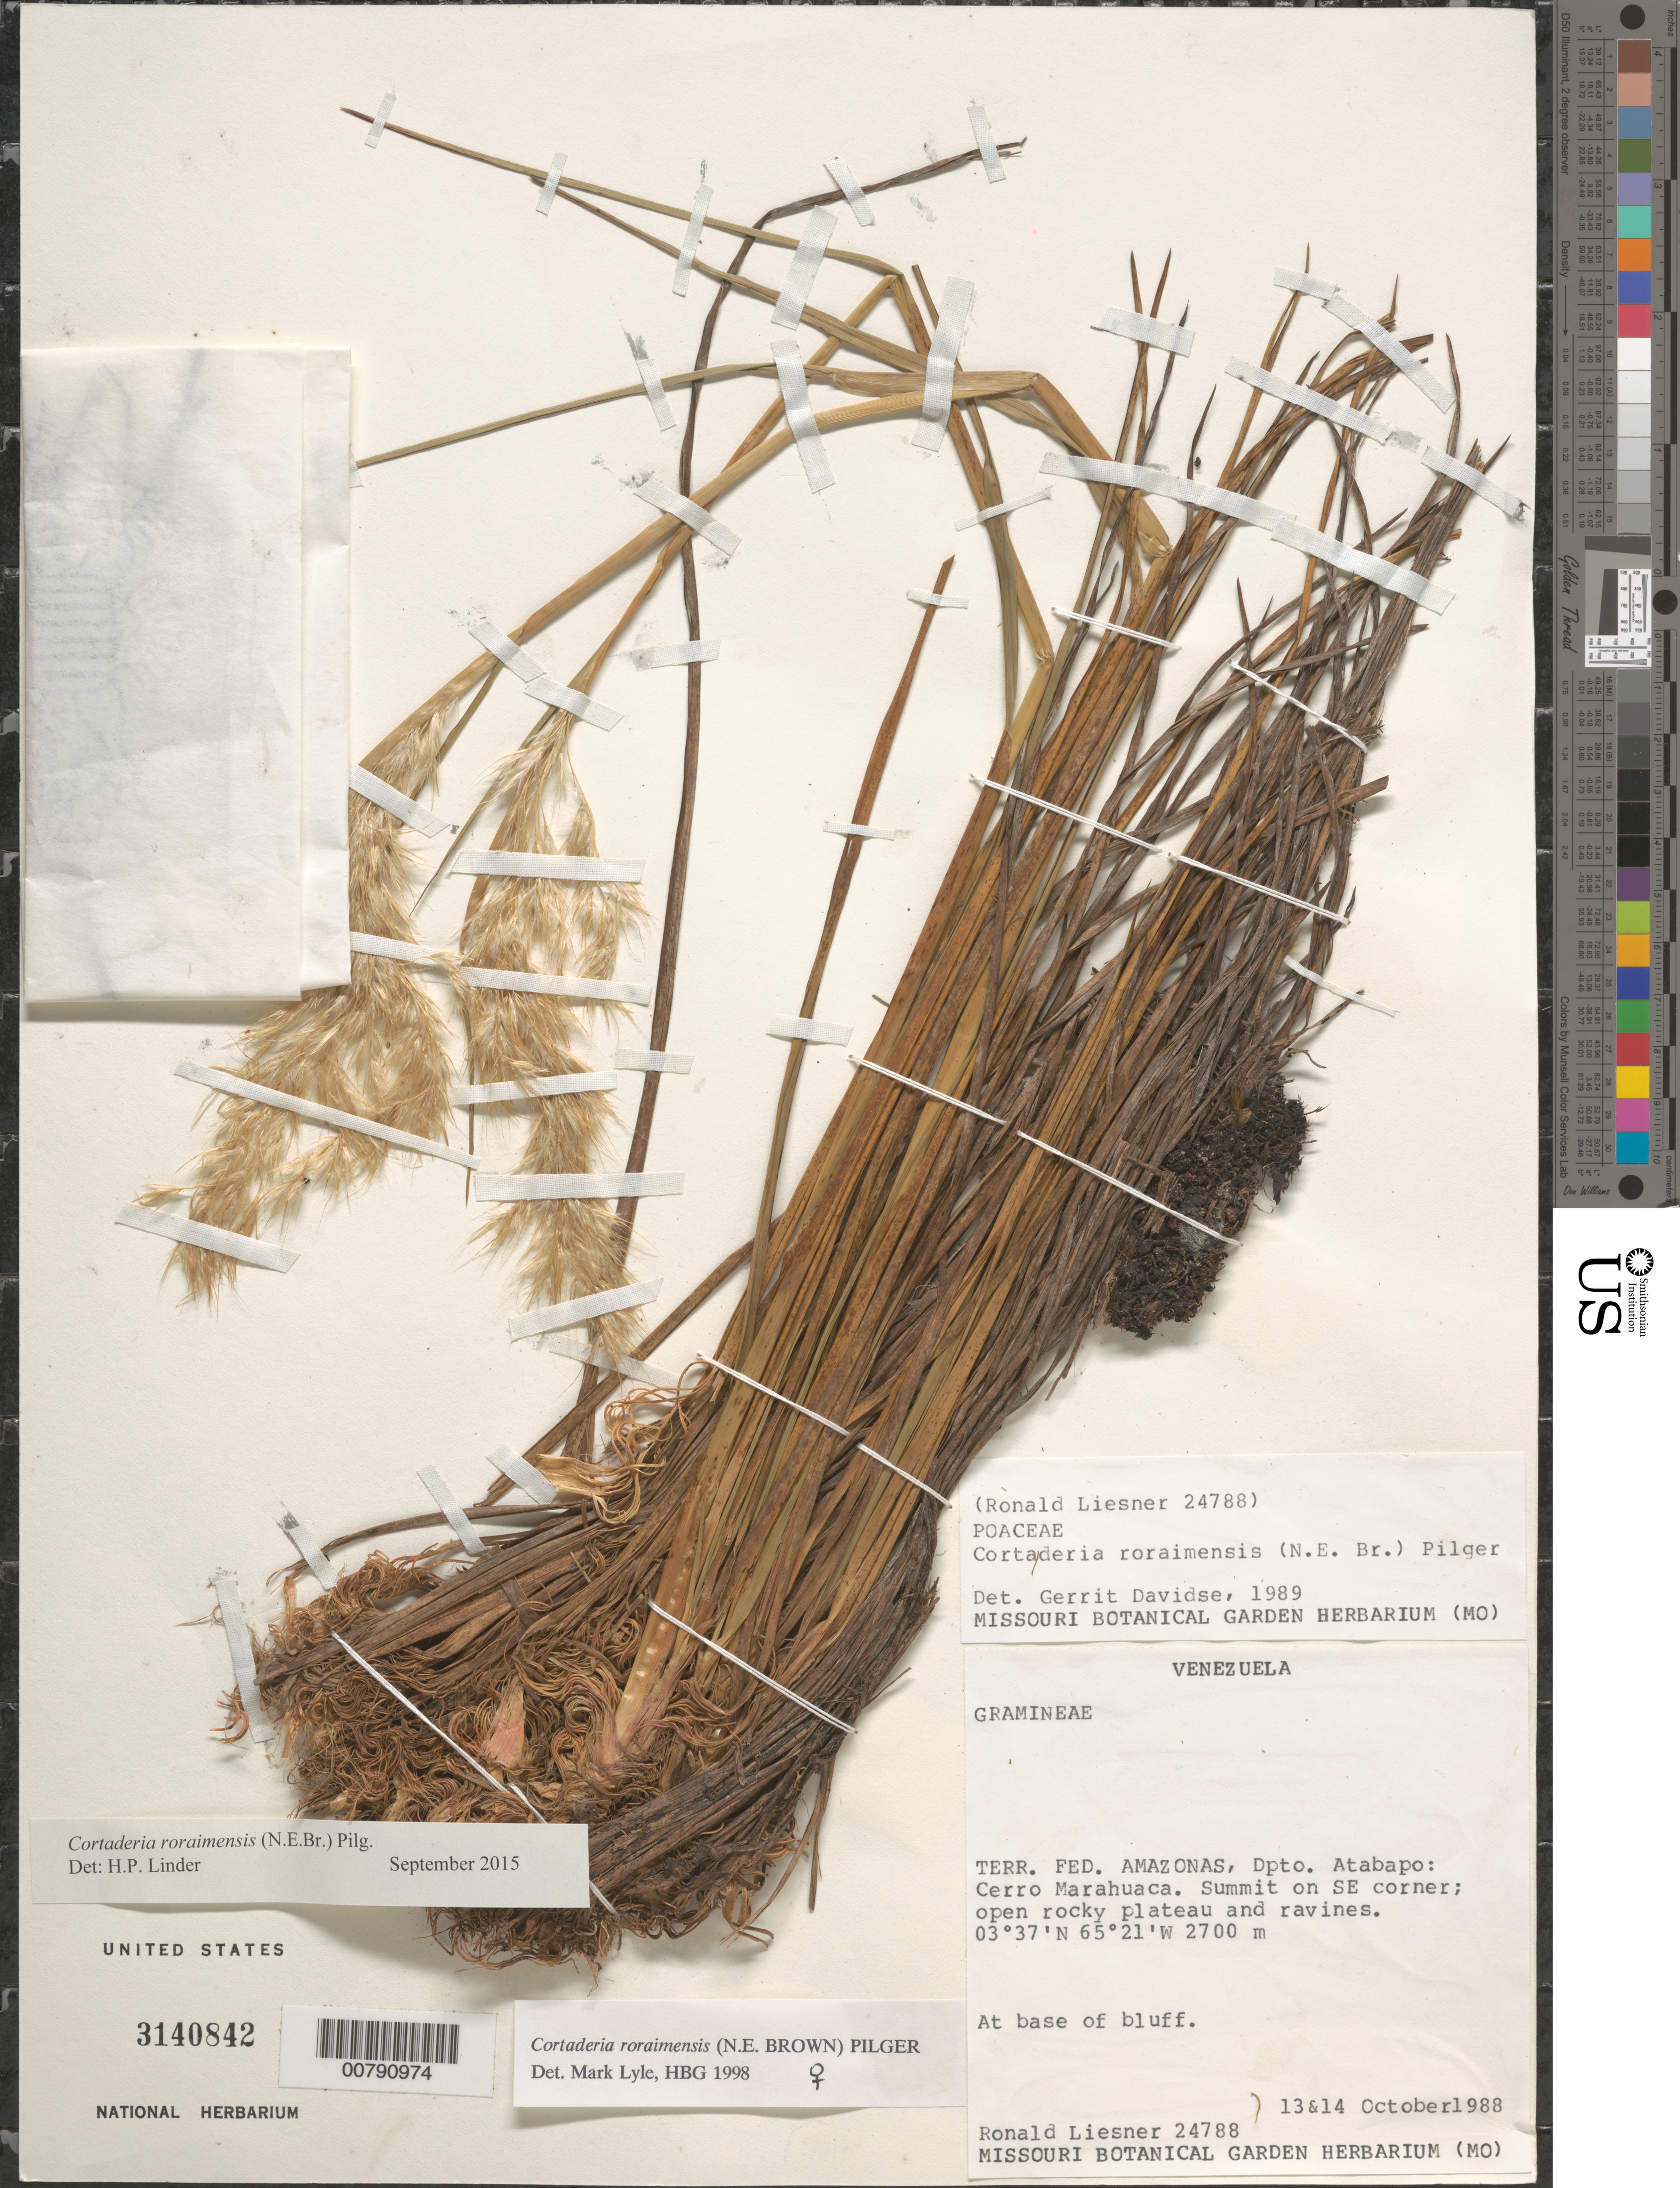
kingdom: Plantae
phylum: Tracheophyta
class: Liliopsida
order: Poales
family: Poaceae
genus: Cortaderia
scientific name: Cortaderia roraimensis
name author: (N.E. Br.) Pilg.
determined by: Lyle, M.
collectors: R. L. Liesner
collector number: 24788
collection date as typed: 13-Oct-88 to 14-Oct-88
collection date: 1988-10-13/1988-10-14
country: Venezuela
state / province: Amazonas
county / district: Atabapo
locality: Cerro Marahuaca, summit on SE corner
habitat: Open rocky plateau and ravines. At base of bluff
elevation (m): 2700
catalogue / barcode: US 3140842